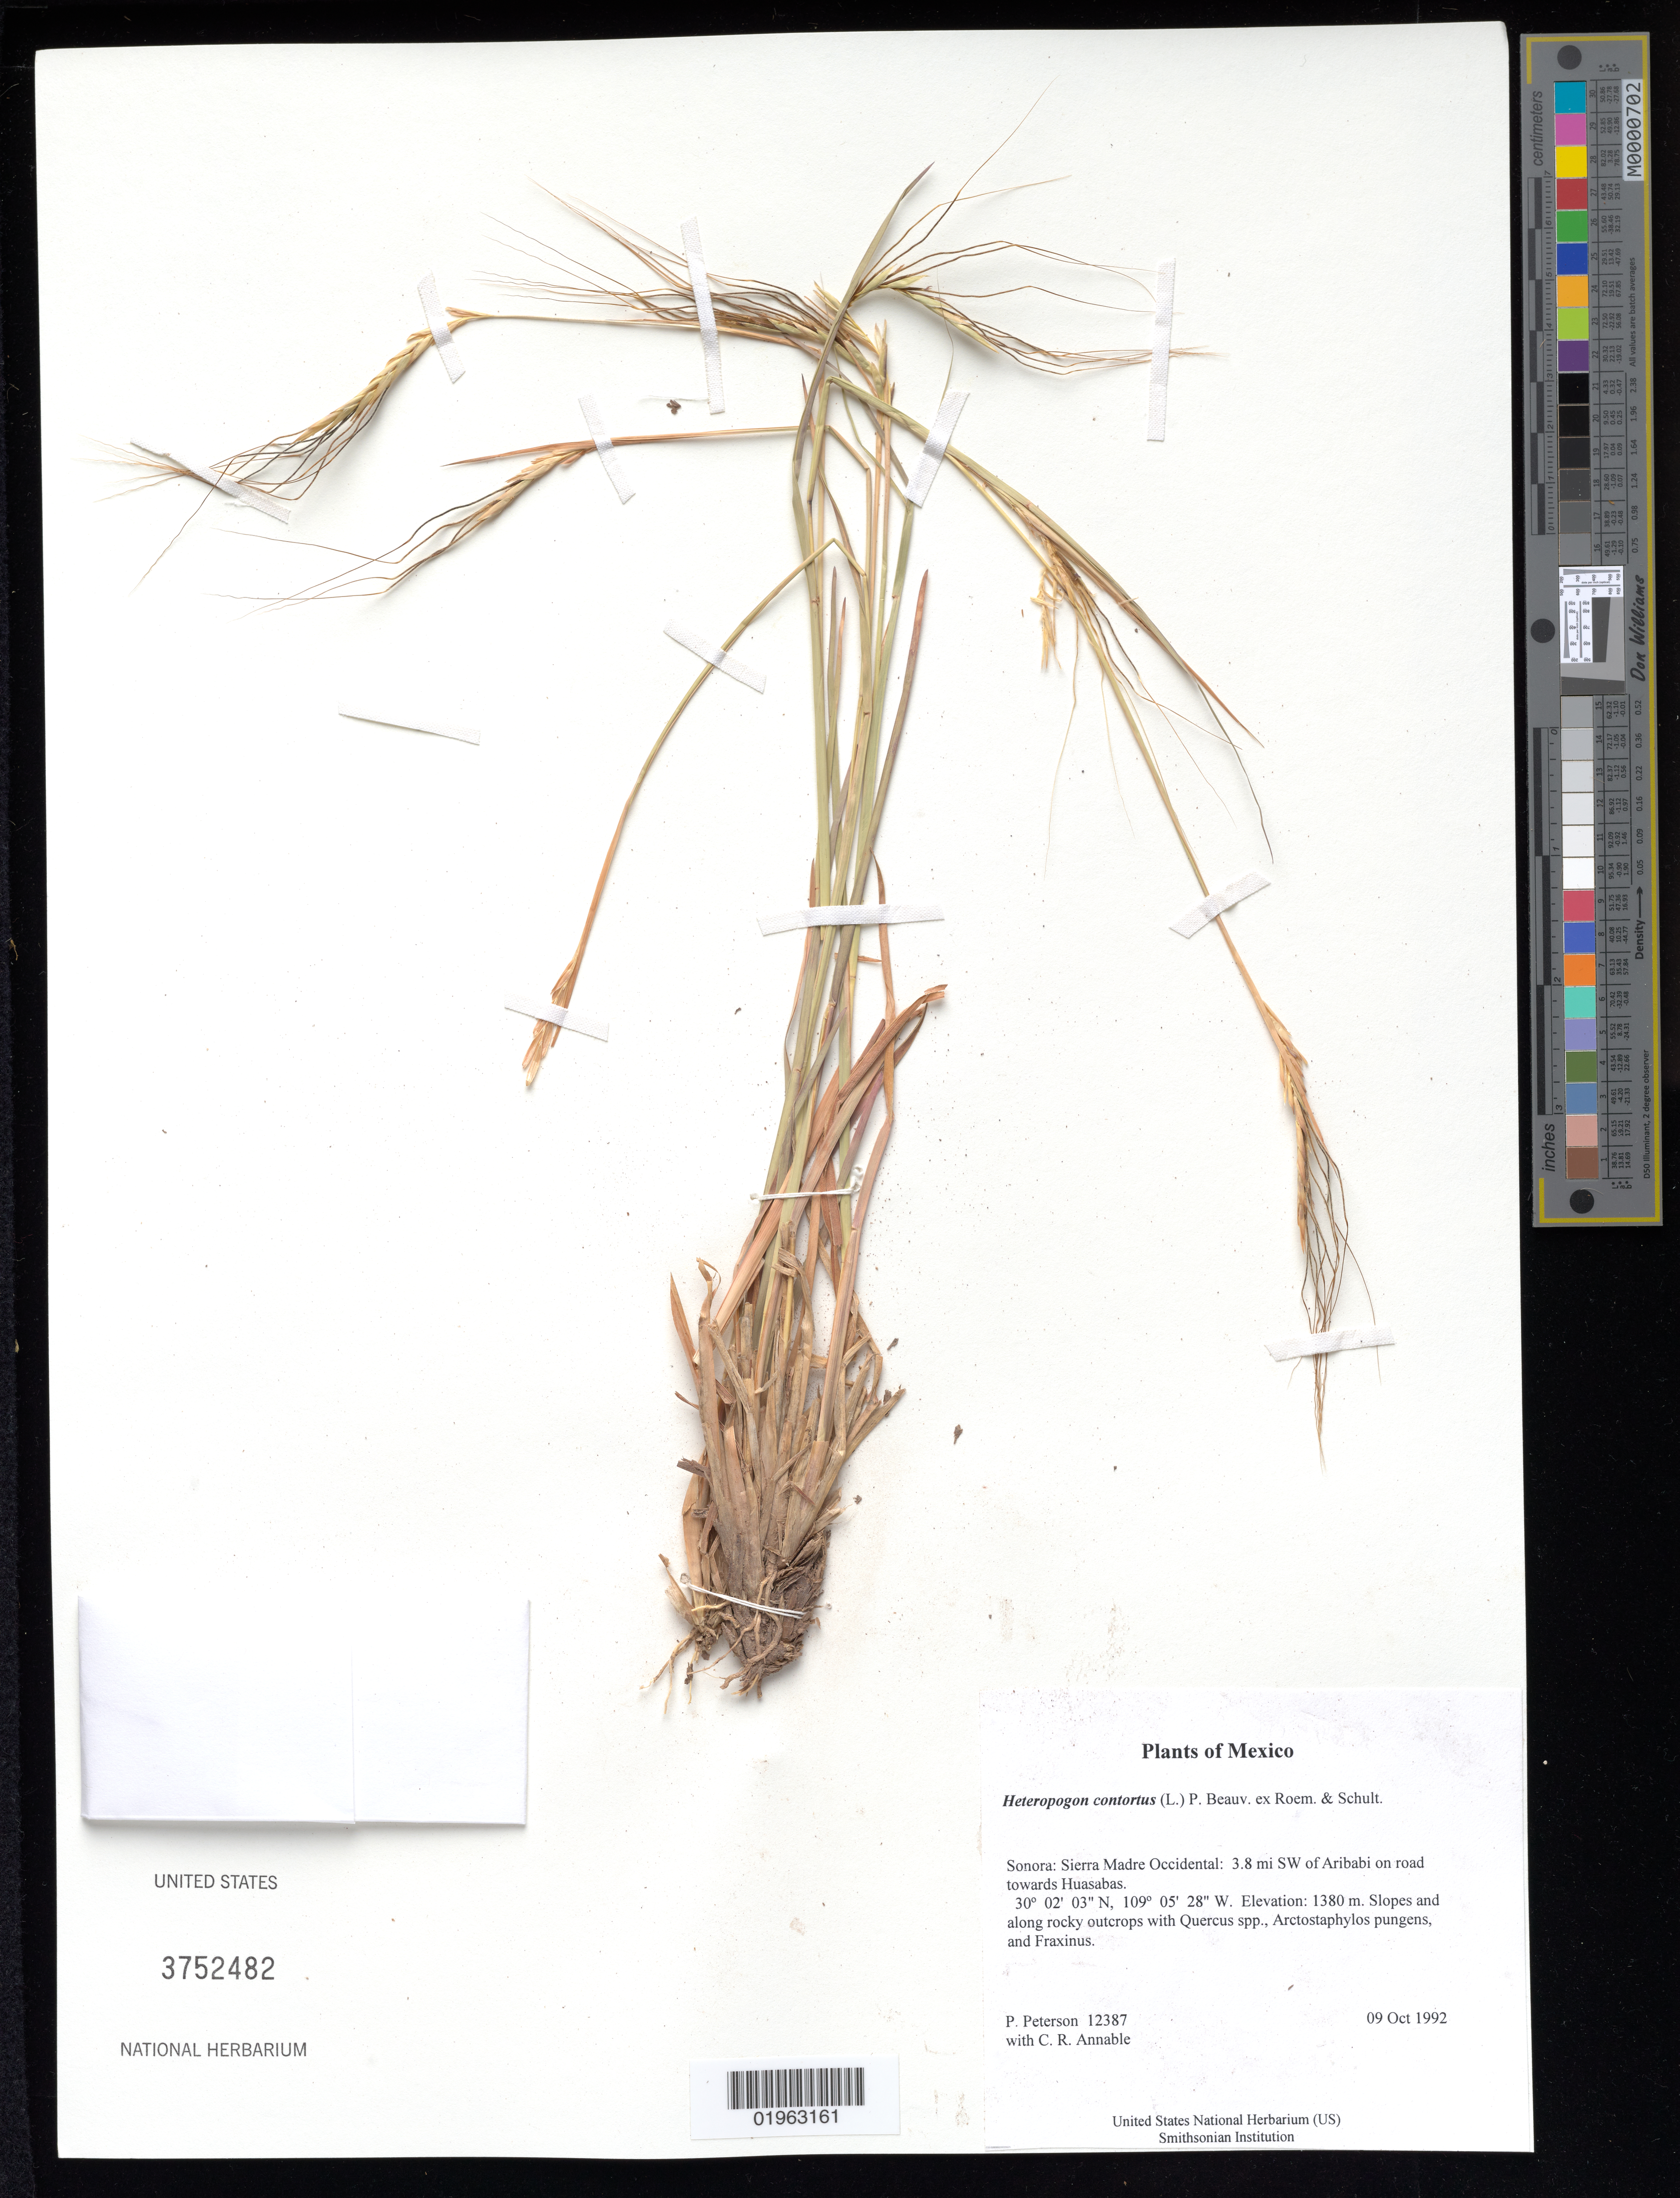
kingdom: Plantae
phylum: Tracheophyta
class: Liliopsida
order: Poales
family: Poaceae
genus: Heteropogon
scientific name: Heteropogon contortus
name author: (L.) P. Beauv. ex Roem. & Schult.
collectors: P. M. Peterson & C. R. Annable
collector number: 12387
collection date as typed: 09 Oct 1992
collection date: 1992-10-09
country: Mexico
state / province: Sonora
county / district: Sierra Madre Occidental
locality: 3.8 mi SW of Aribabi on road towards Huasabas.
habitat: Slopes and along rocky outcrops with Quercus spp., Arctostaphylos pungens, and Fraxinus.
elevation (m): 1380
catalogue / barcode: US 3752482